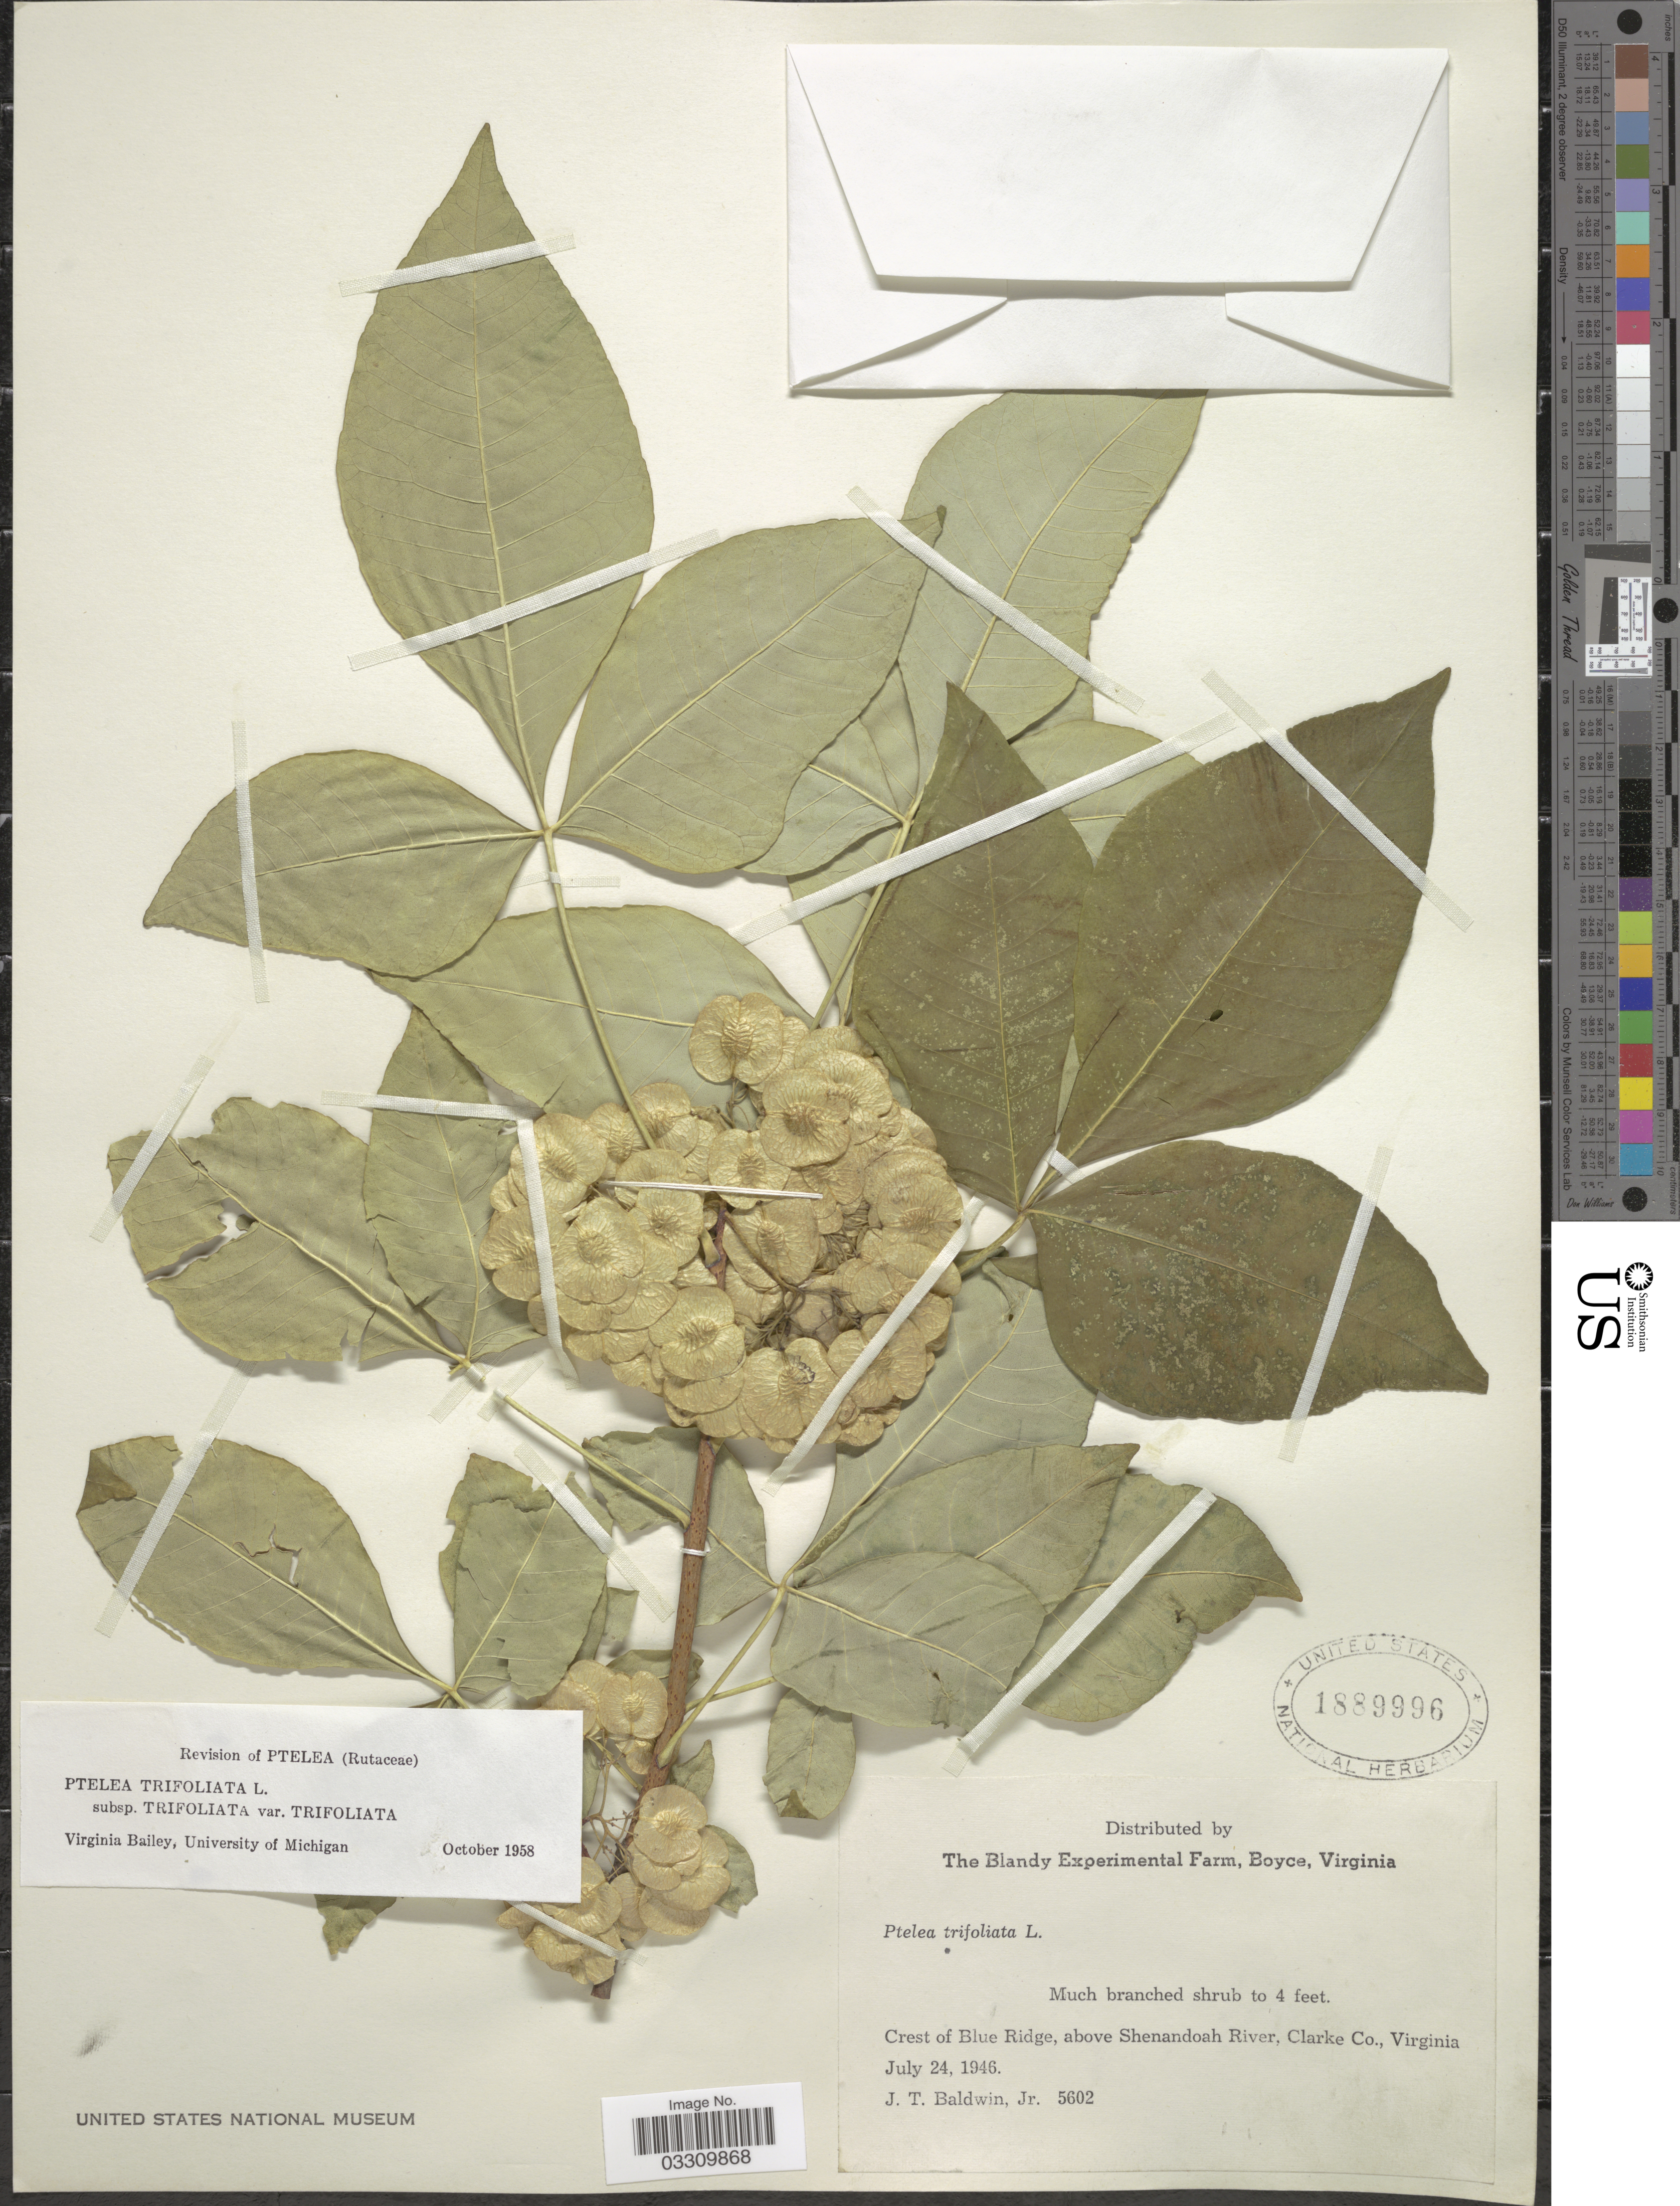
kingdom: Plantae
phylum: Tracheophyta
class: Magnoliopsida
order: Sapindales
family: Rutaceae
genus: Ptelea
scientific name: Ptelea trifoliata var. trifoliata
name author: L.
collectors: J. T. Baldwin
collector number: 5602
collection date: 1946-07-24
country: United States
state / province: Virginia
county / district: Clarke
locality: Crest of Blue Ridge, above Shenandoah River, Clarke Co.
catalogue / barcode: US 1889996